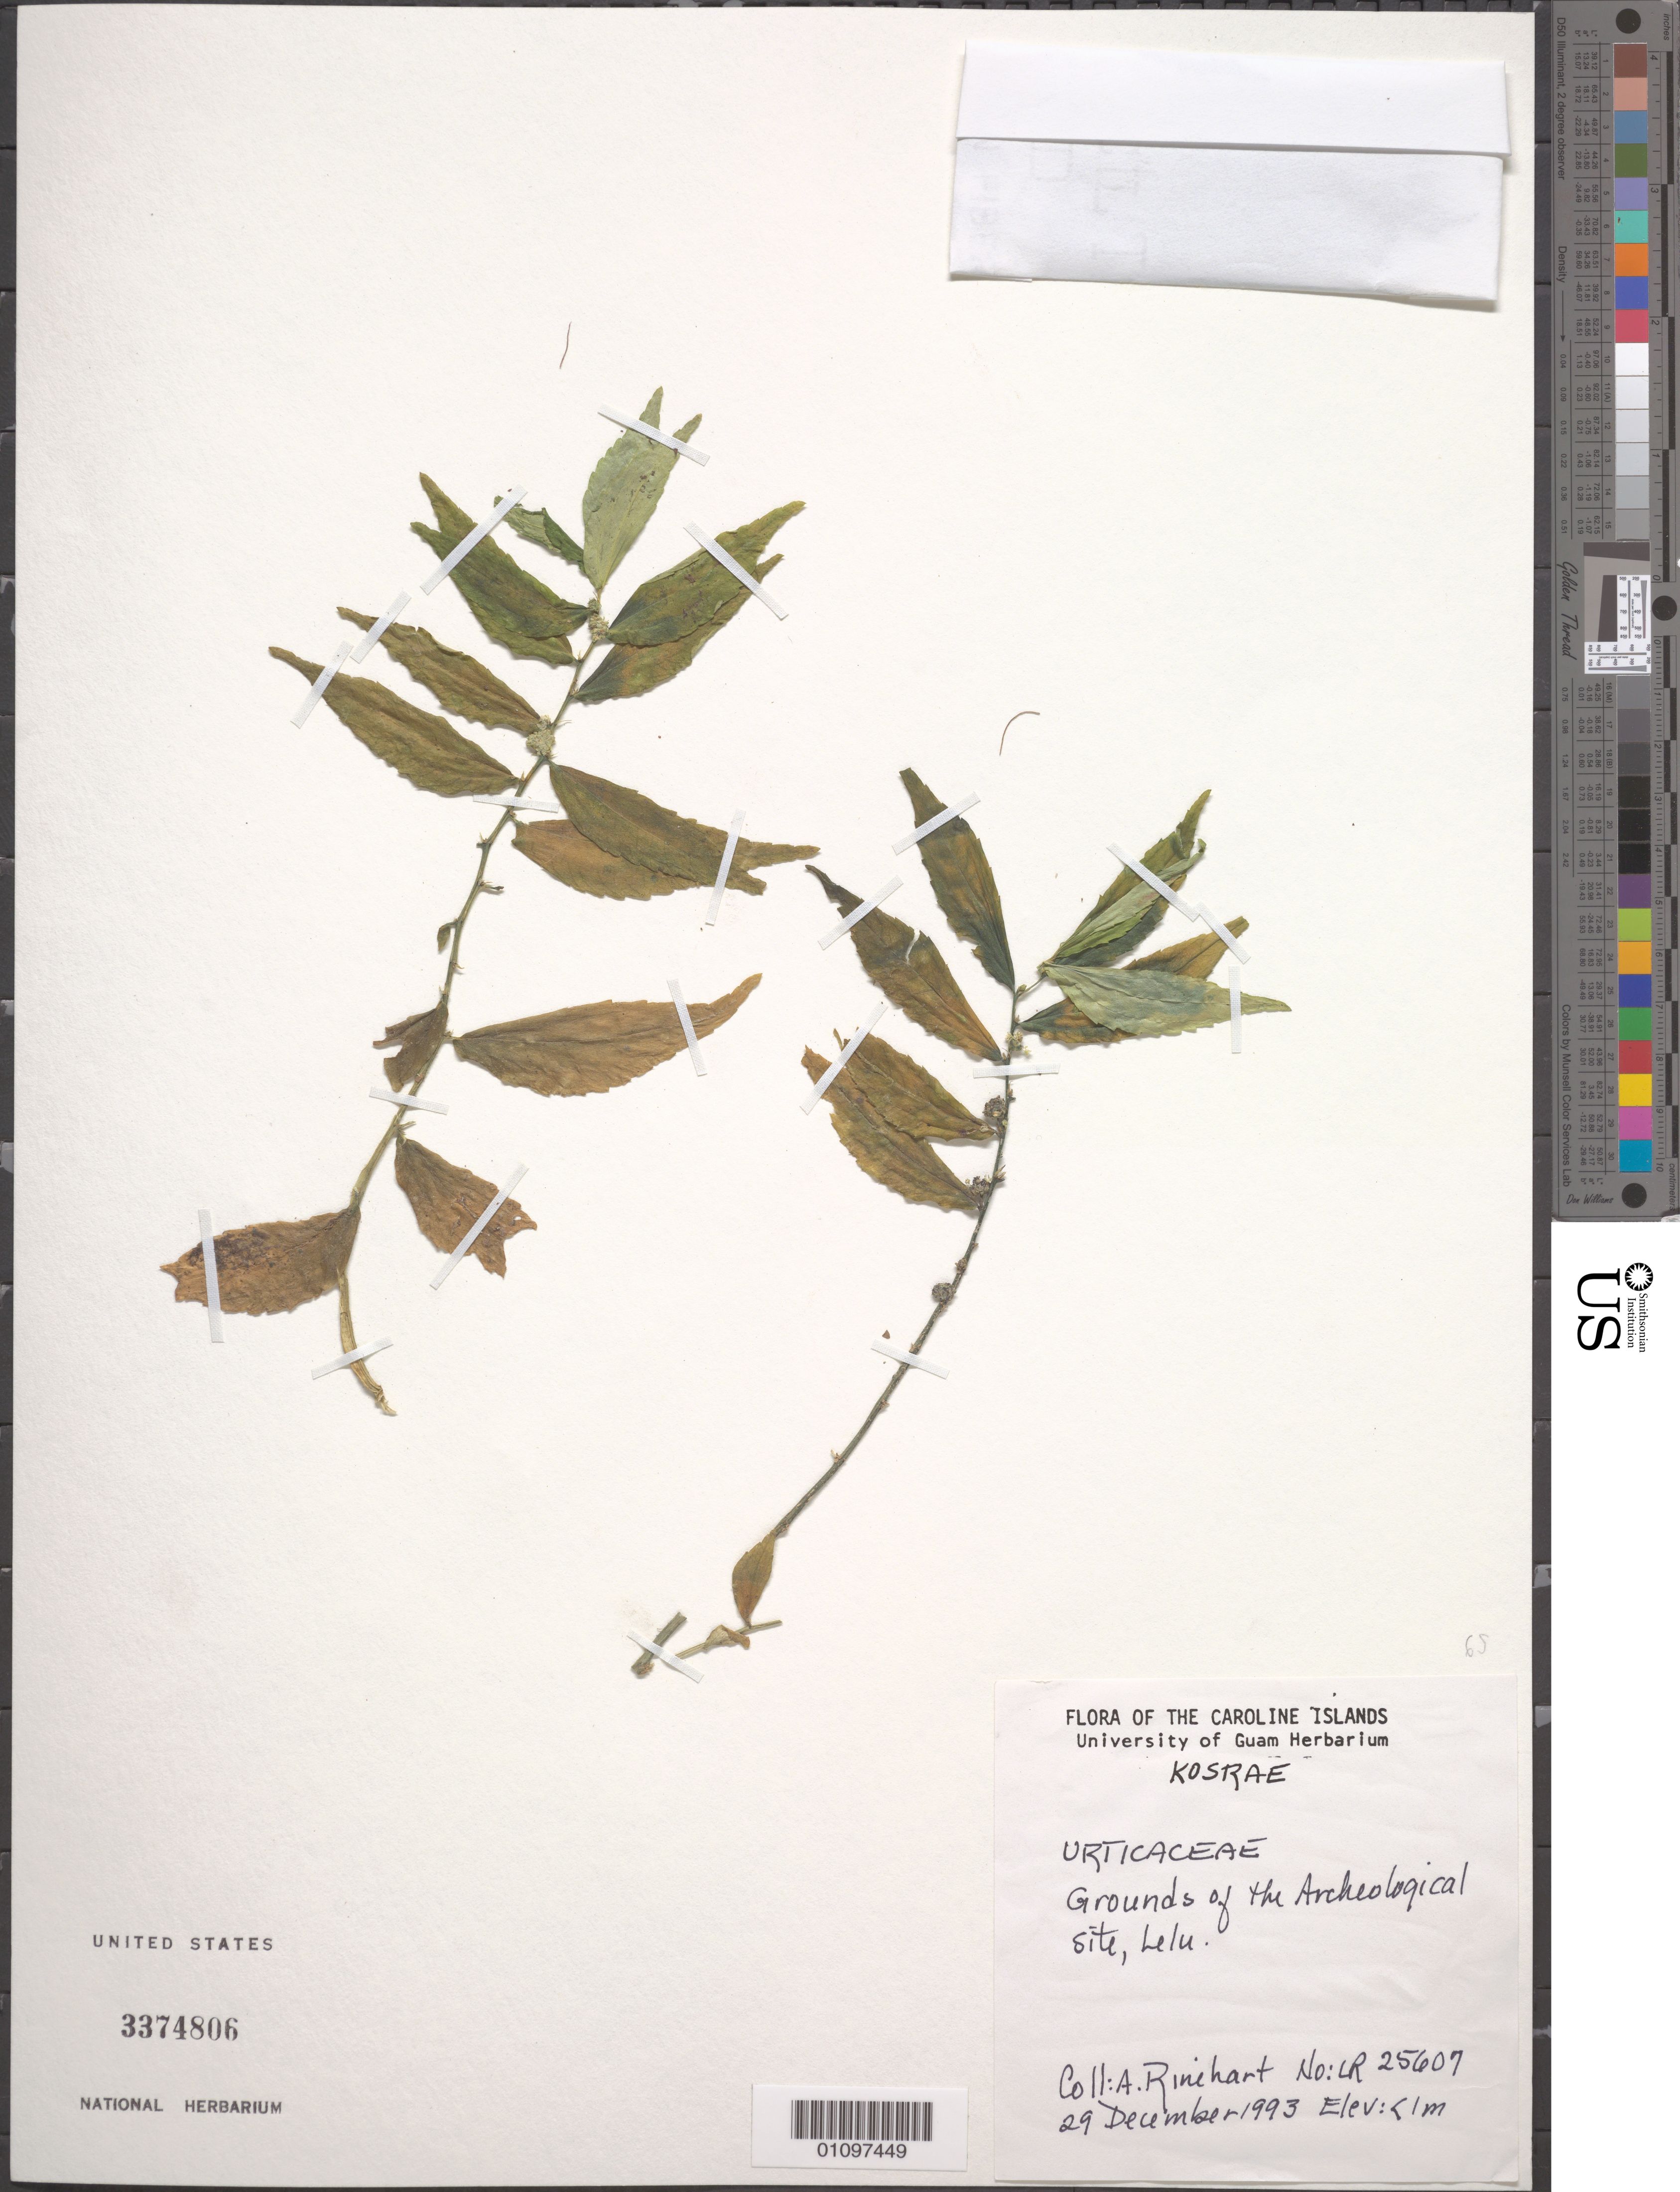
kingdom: Plantae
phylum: Tracheophyta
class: Magnoliopsida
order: Rosales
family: Urticaceae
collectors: A. Rinehart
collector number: LR25607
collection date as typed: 29 Dec 1993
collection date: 1993-12-29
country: Micronesia, Federated States of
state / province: Kosrae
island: Kosrae [Kusaie]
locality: Grounds of the Archeological site, Lelu.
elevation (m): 1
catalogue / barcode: US 3374806